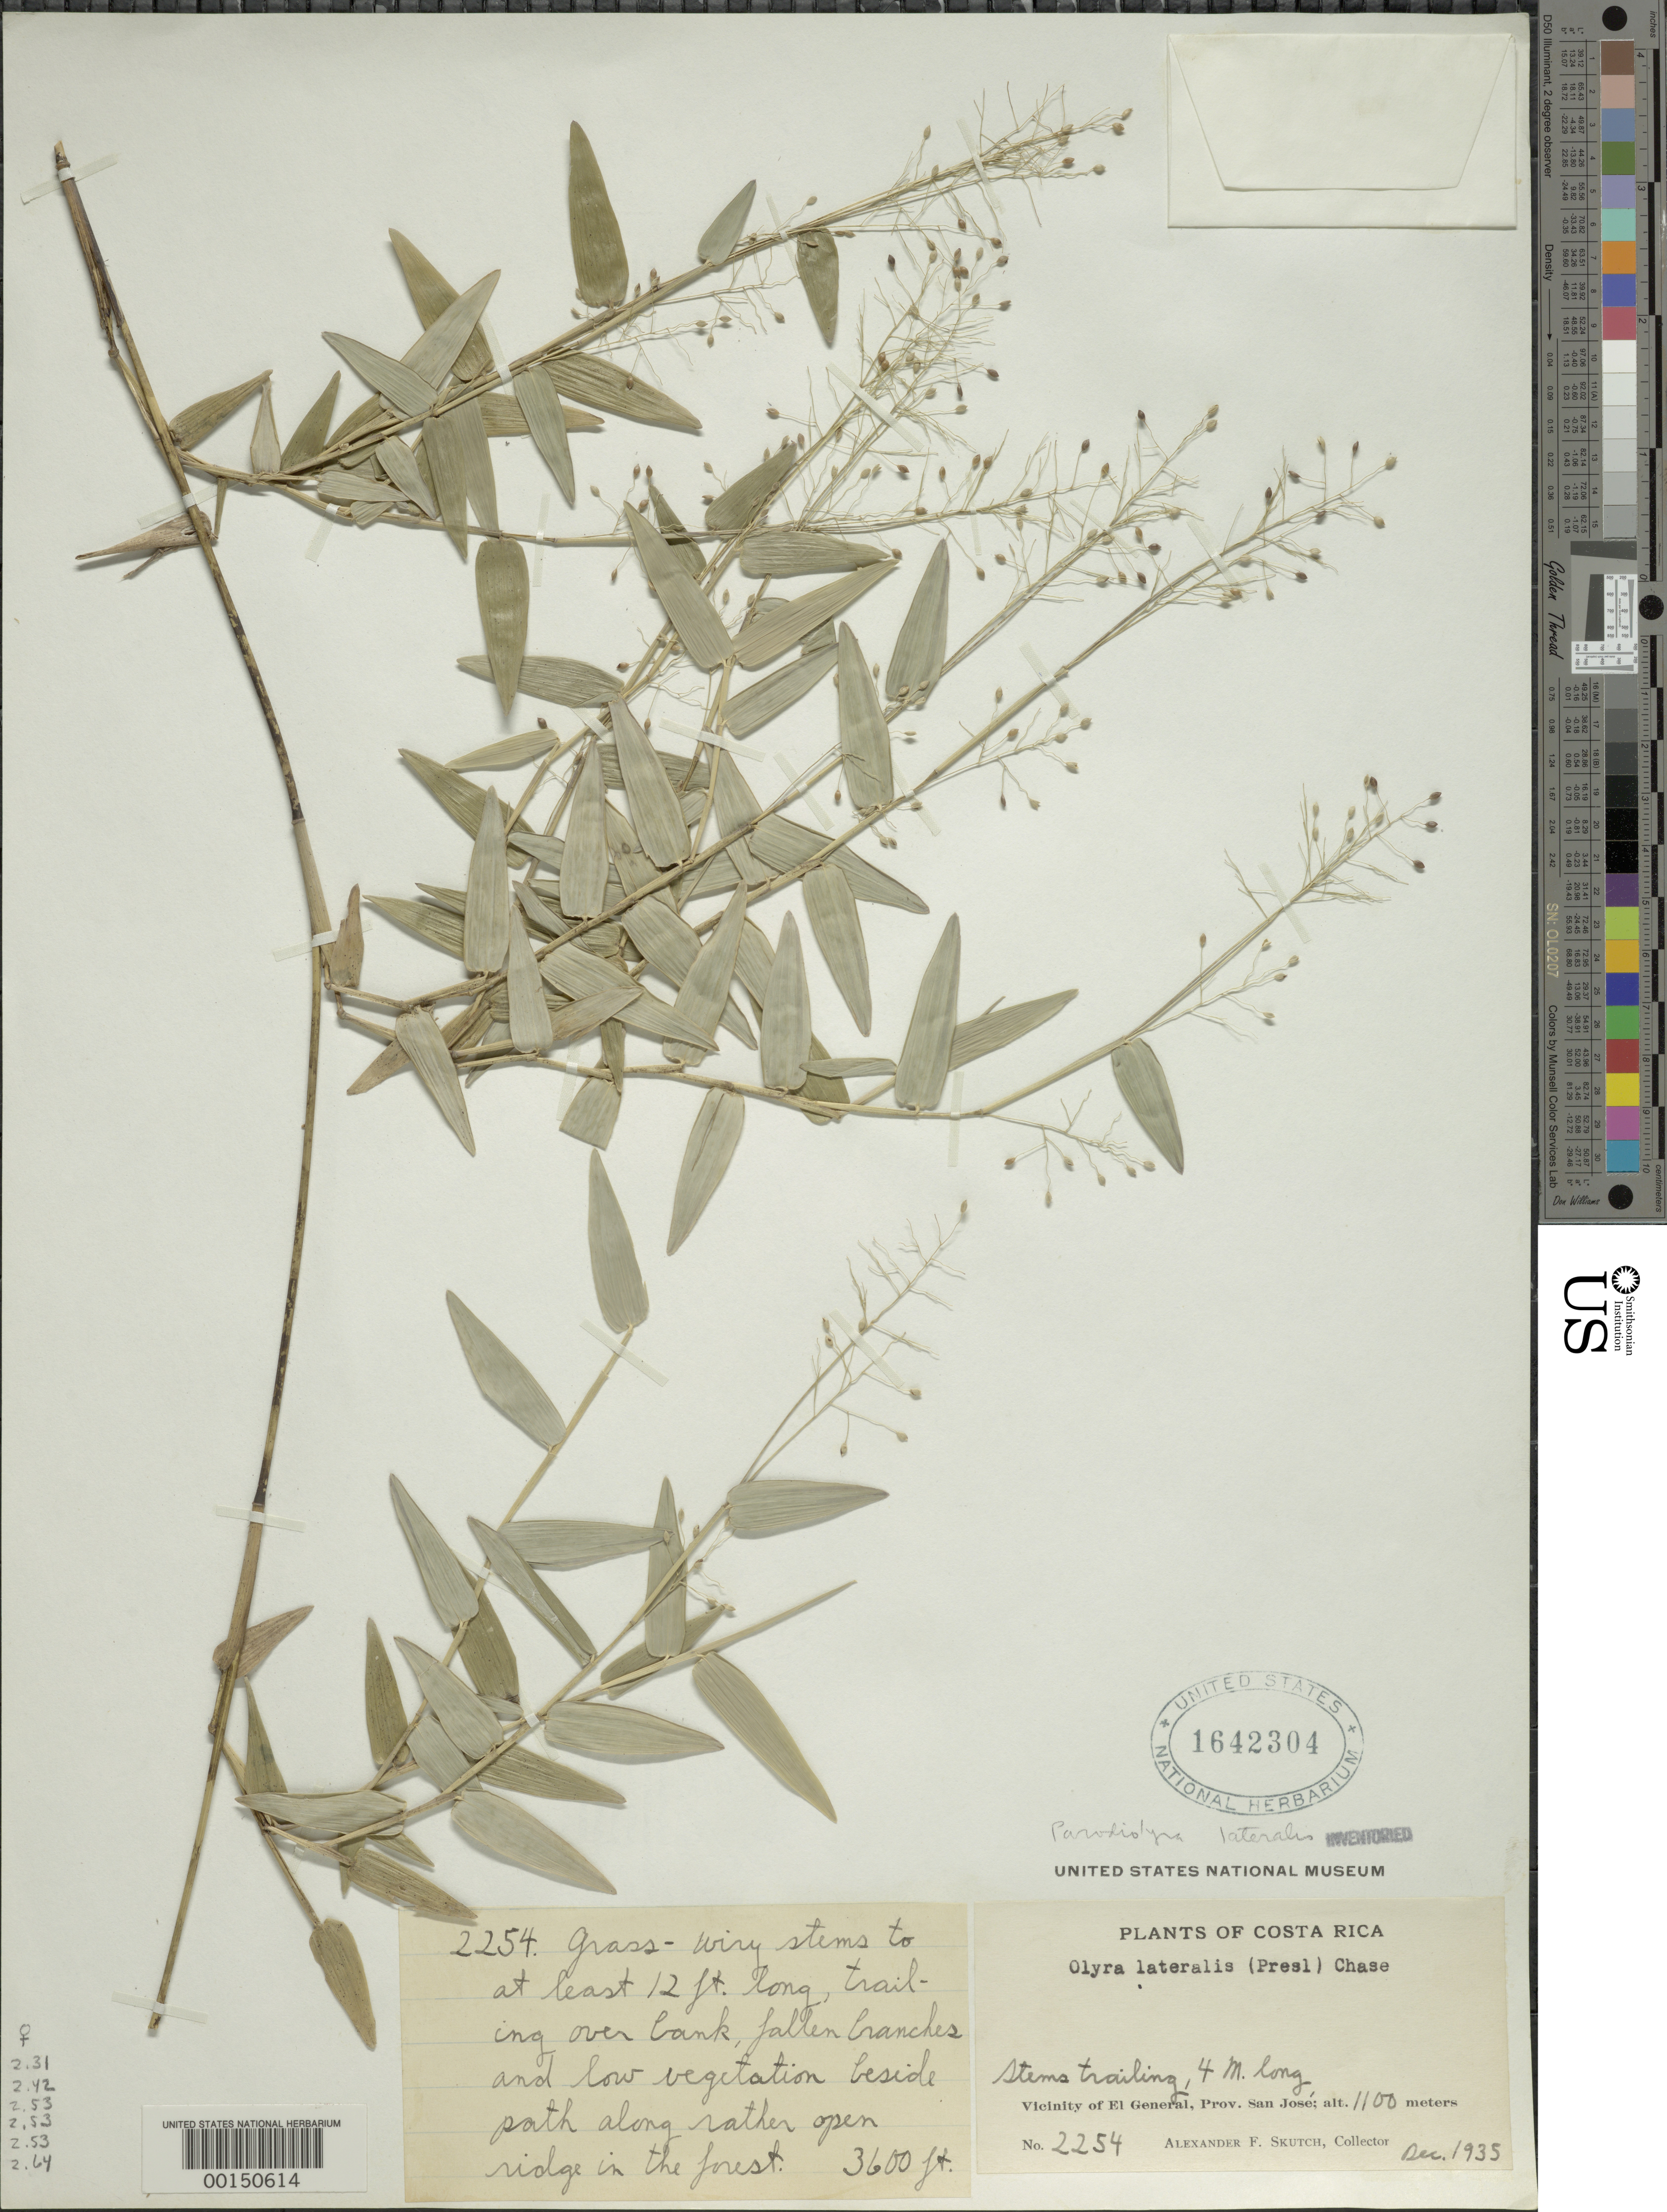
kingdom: Plantae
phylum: Tracheophyta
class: Liliopsida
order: Poales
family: Poaceae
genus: Parodiolyra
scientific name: Parodiolyra lateralis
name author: (J. Presl ex Nees) Soderstr. & Zuloaga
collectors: A. F. Skutch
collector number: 2254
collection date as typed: Dec 1935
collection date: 1935-12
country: Costa Rica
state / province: San José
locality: El General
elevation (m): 1100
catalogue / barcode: US 1642304